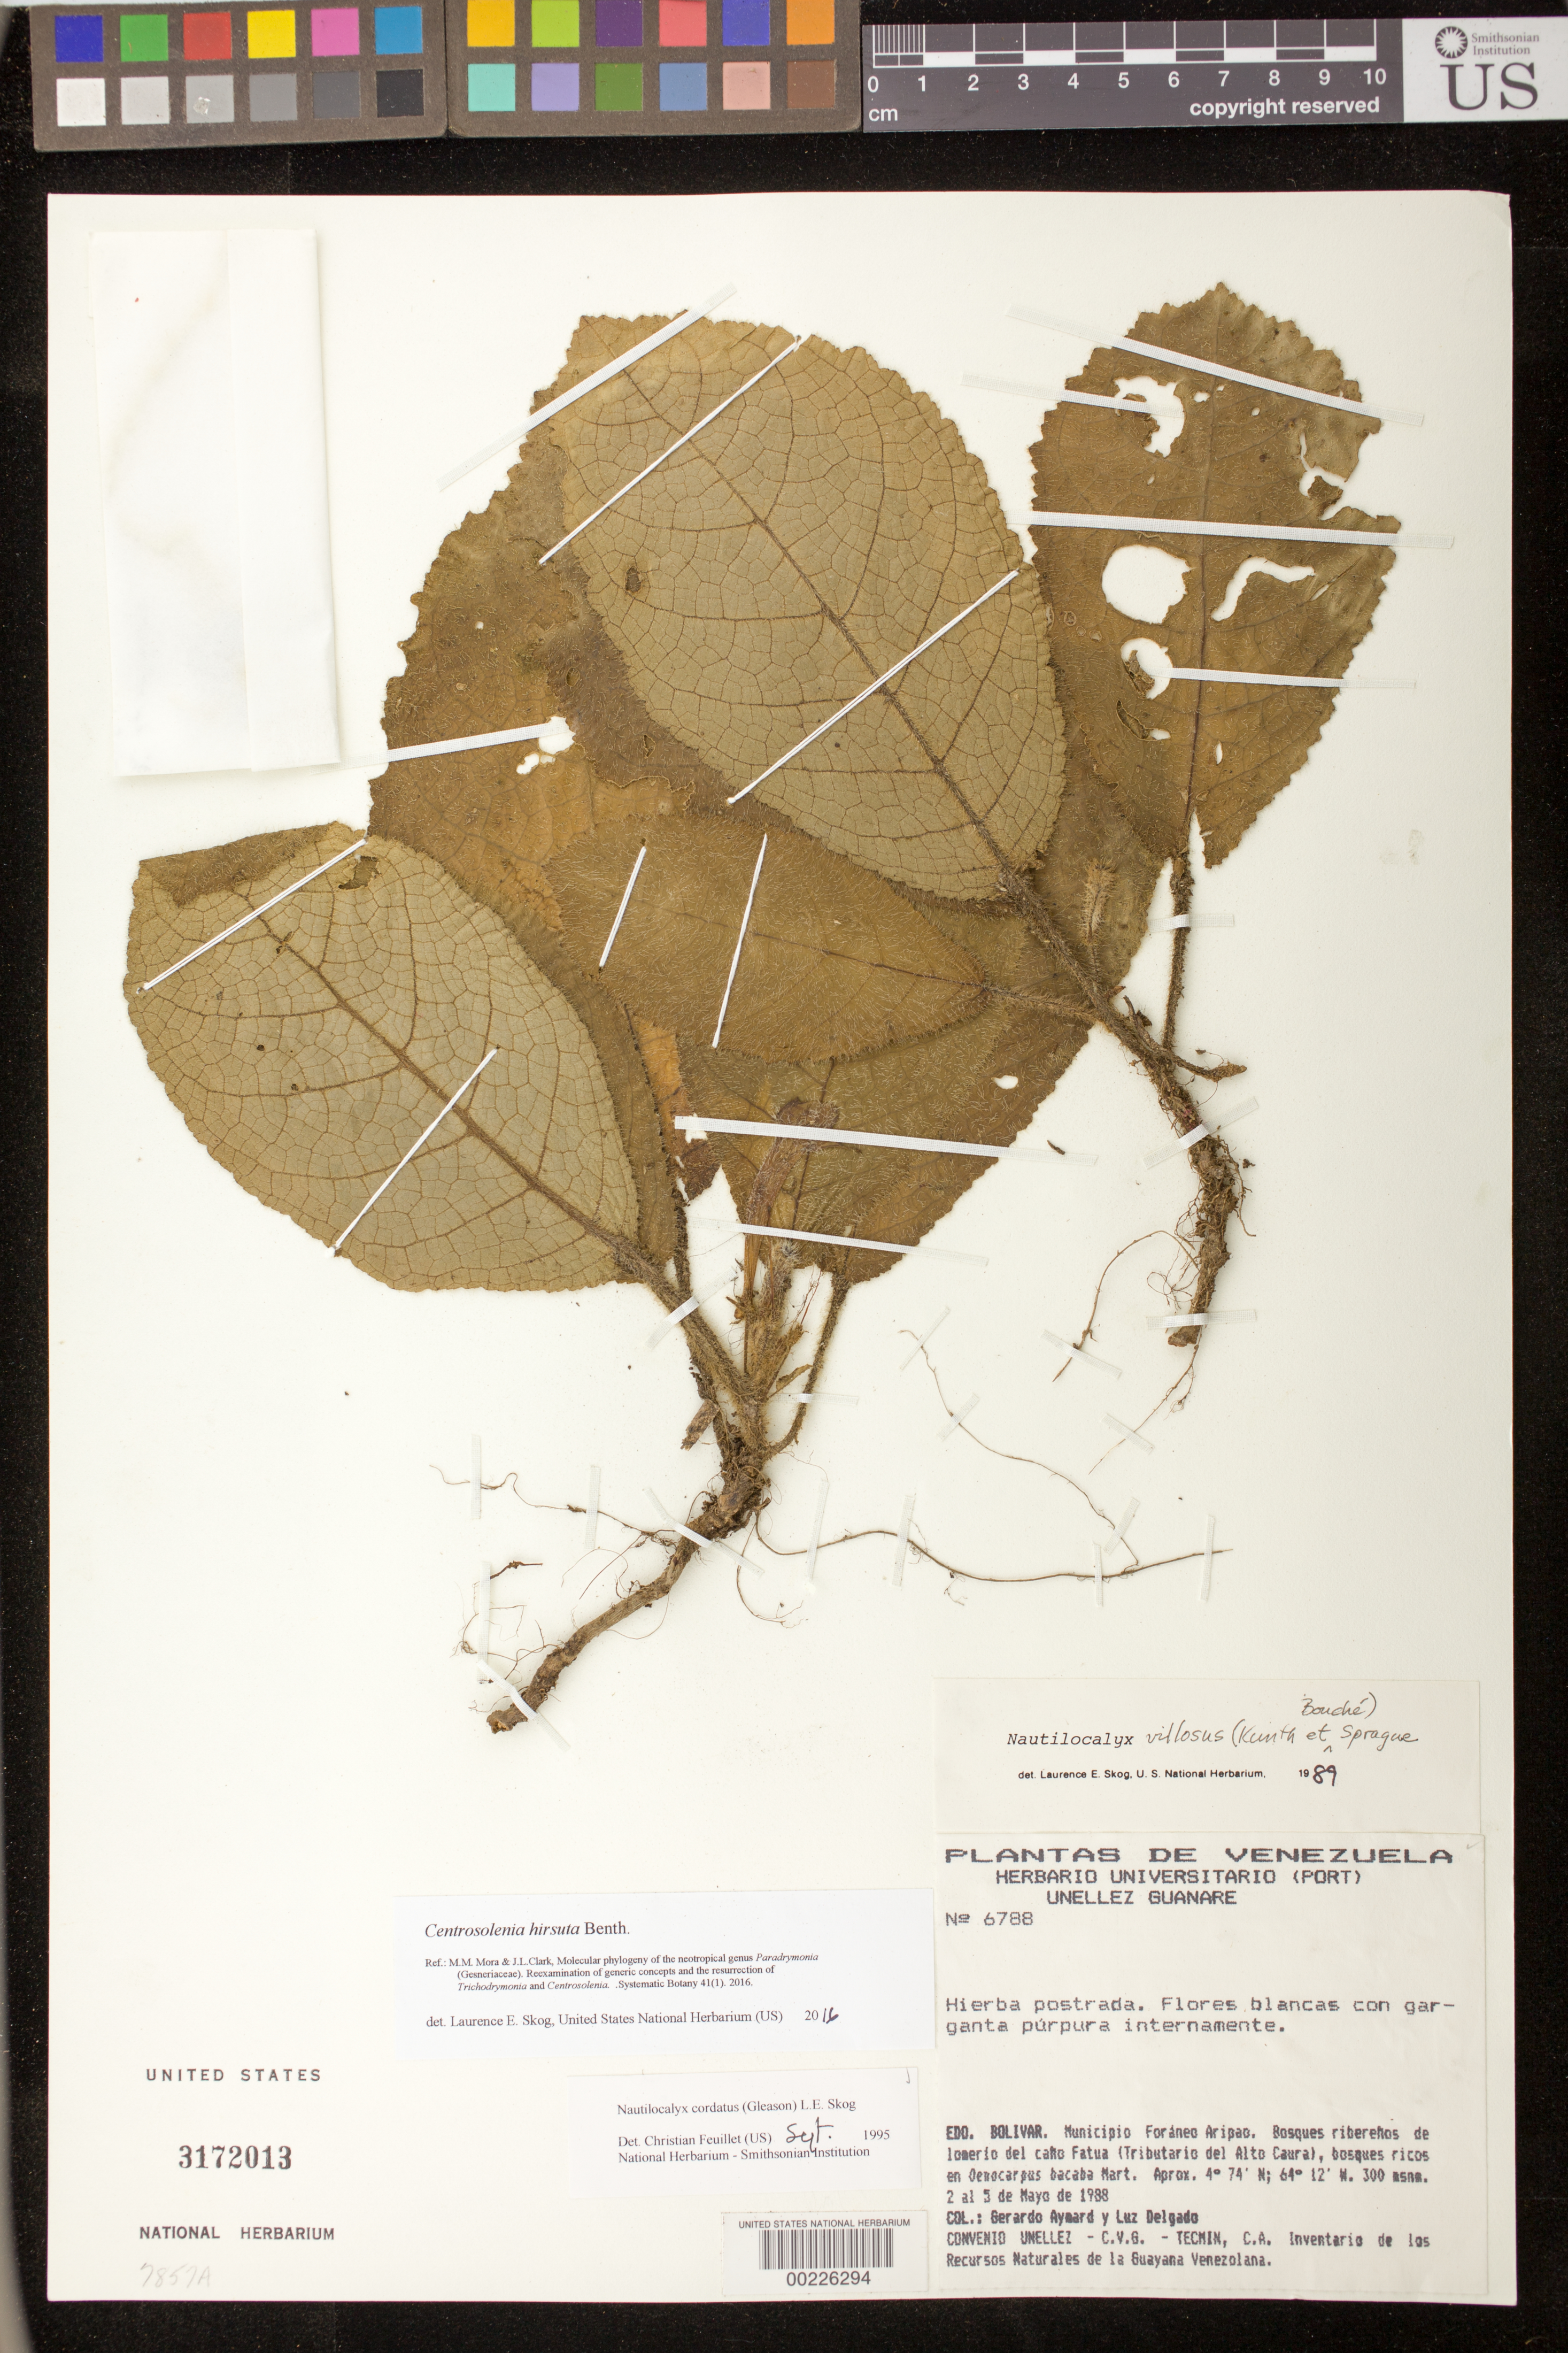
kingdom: Plantae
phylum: Tracheophyta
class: Magnoliopsida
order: Lamiales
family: Gesneriaceae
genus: Centrosolenia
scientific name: Centrosolenia hirsuta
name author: Benth.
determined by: Skog, Laurence E.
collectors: G. A. Aymard & L. Delgado V.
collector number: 6788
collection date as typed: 2-5 May 1988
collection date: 1988-05-02/1988-05-05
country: Venezuela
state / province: Bolívar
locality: Foraneo Aripao Mun., Hills of Cano Fatua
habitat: Riverbank forests in group of hills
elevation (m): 300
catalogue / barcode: US 3172013